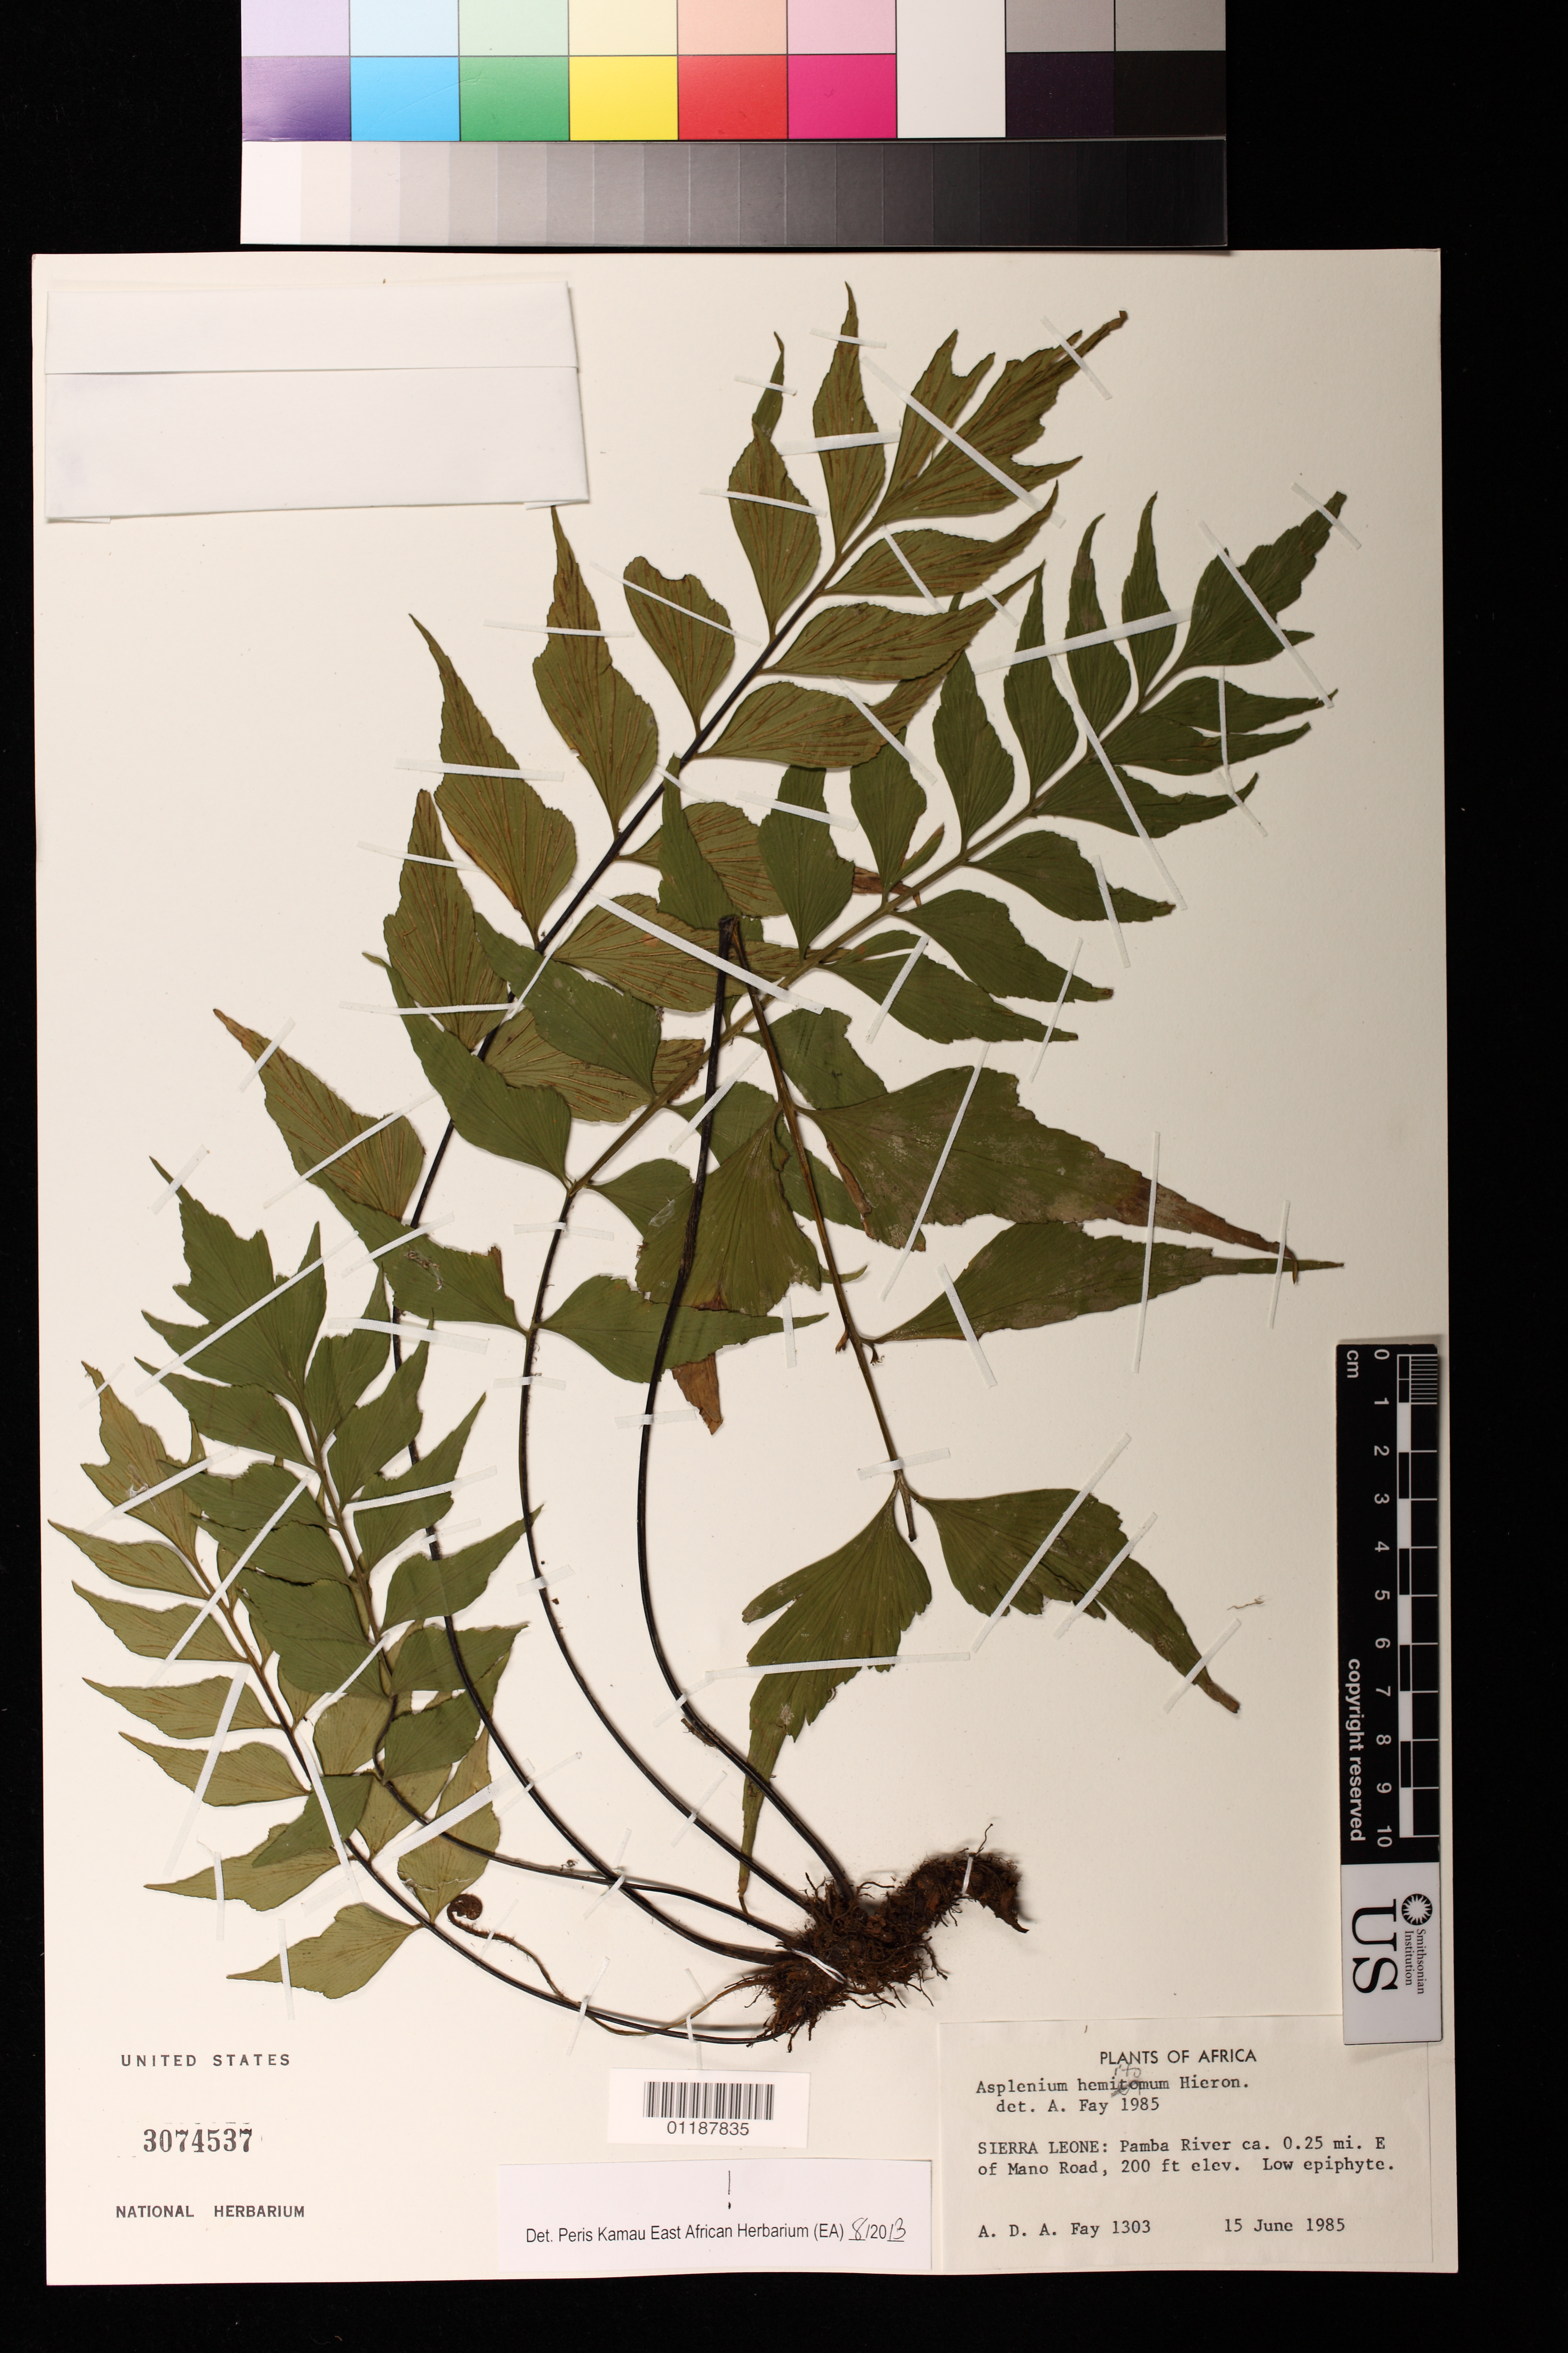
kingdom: Plantae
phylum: Tracheophyta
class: Polypodiopsida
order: Polypodiales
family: Aspleniaceae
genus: Asplenium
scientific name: Asplenium hemitomum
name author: Hieron.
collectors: A. Fay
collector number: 1303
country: Sierra Leone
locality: Pamba River, E of Mano Road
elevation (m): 61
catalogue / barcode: US 3074537